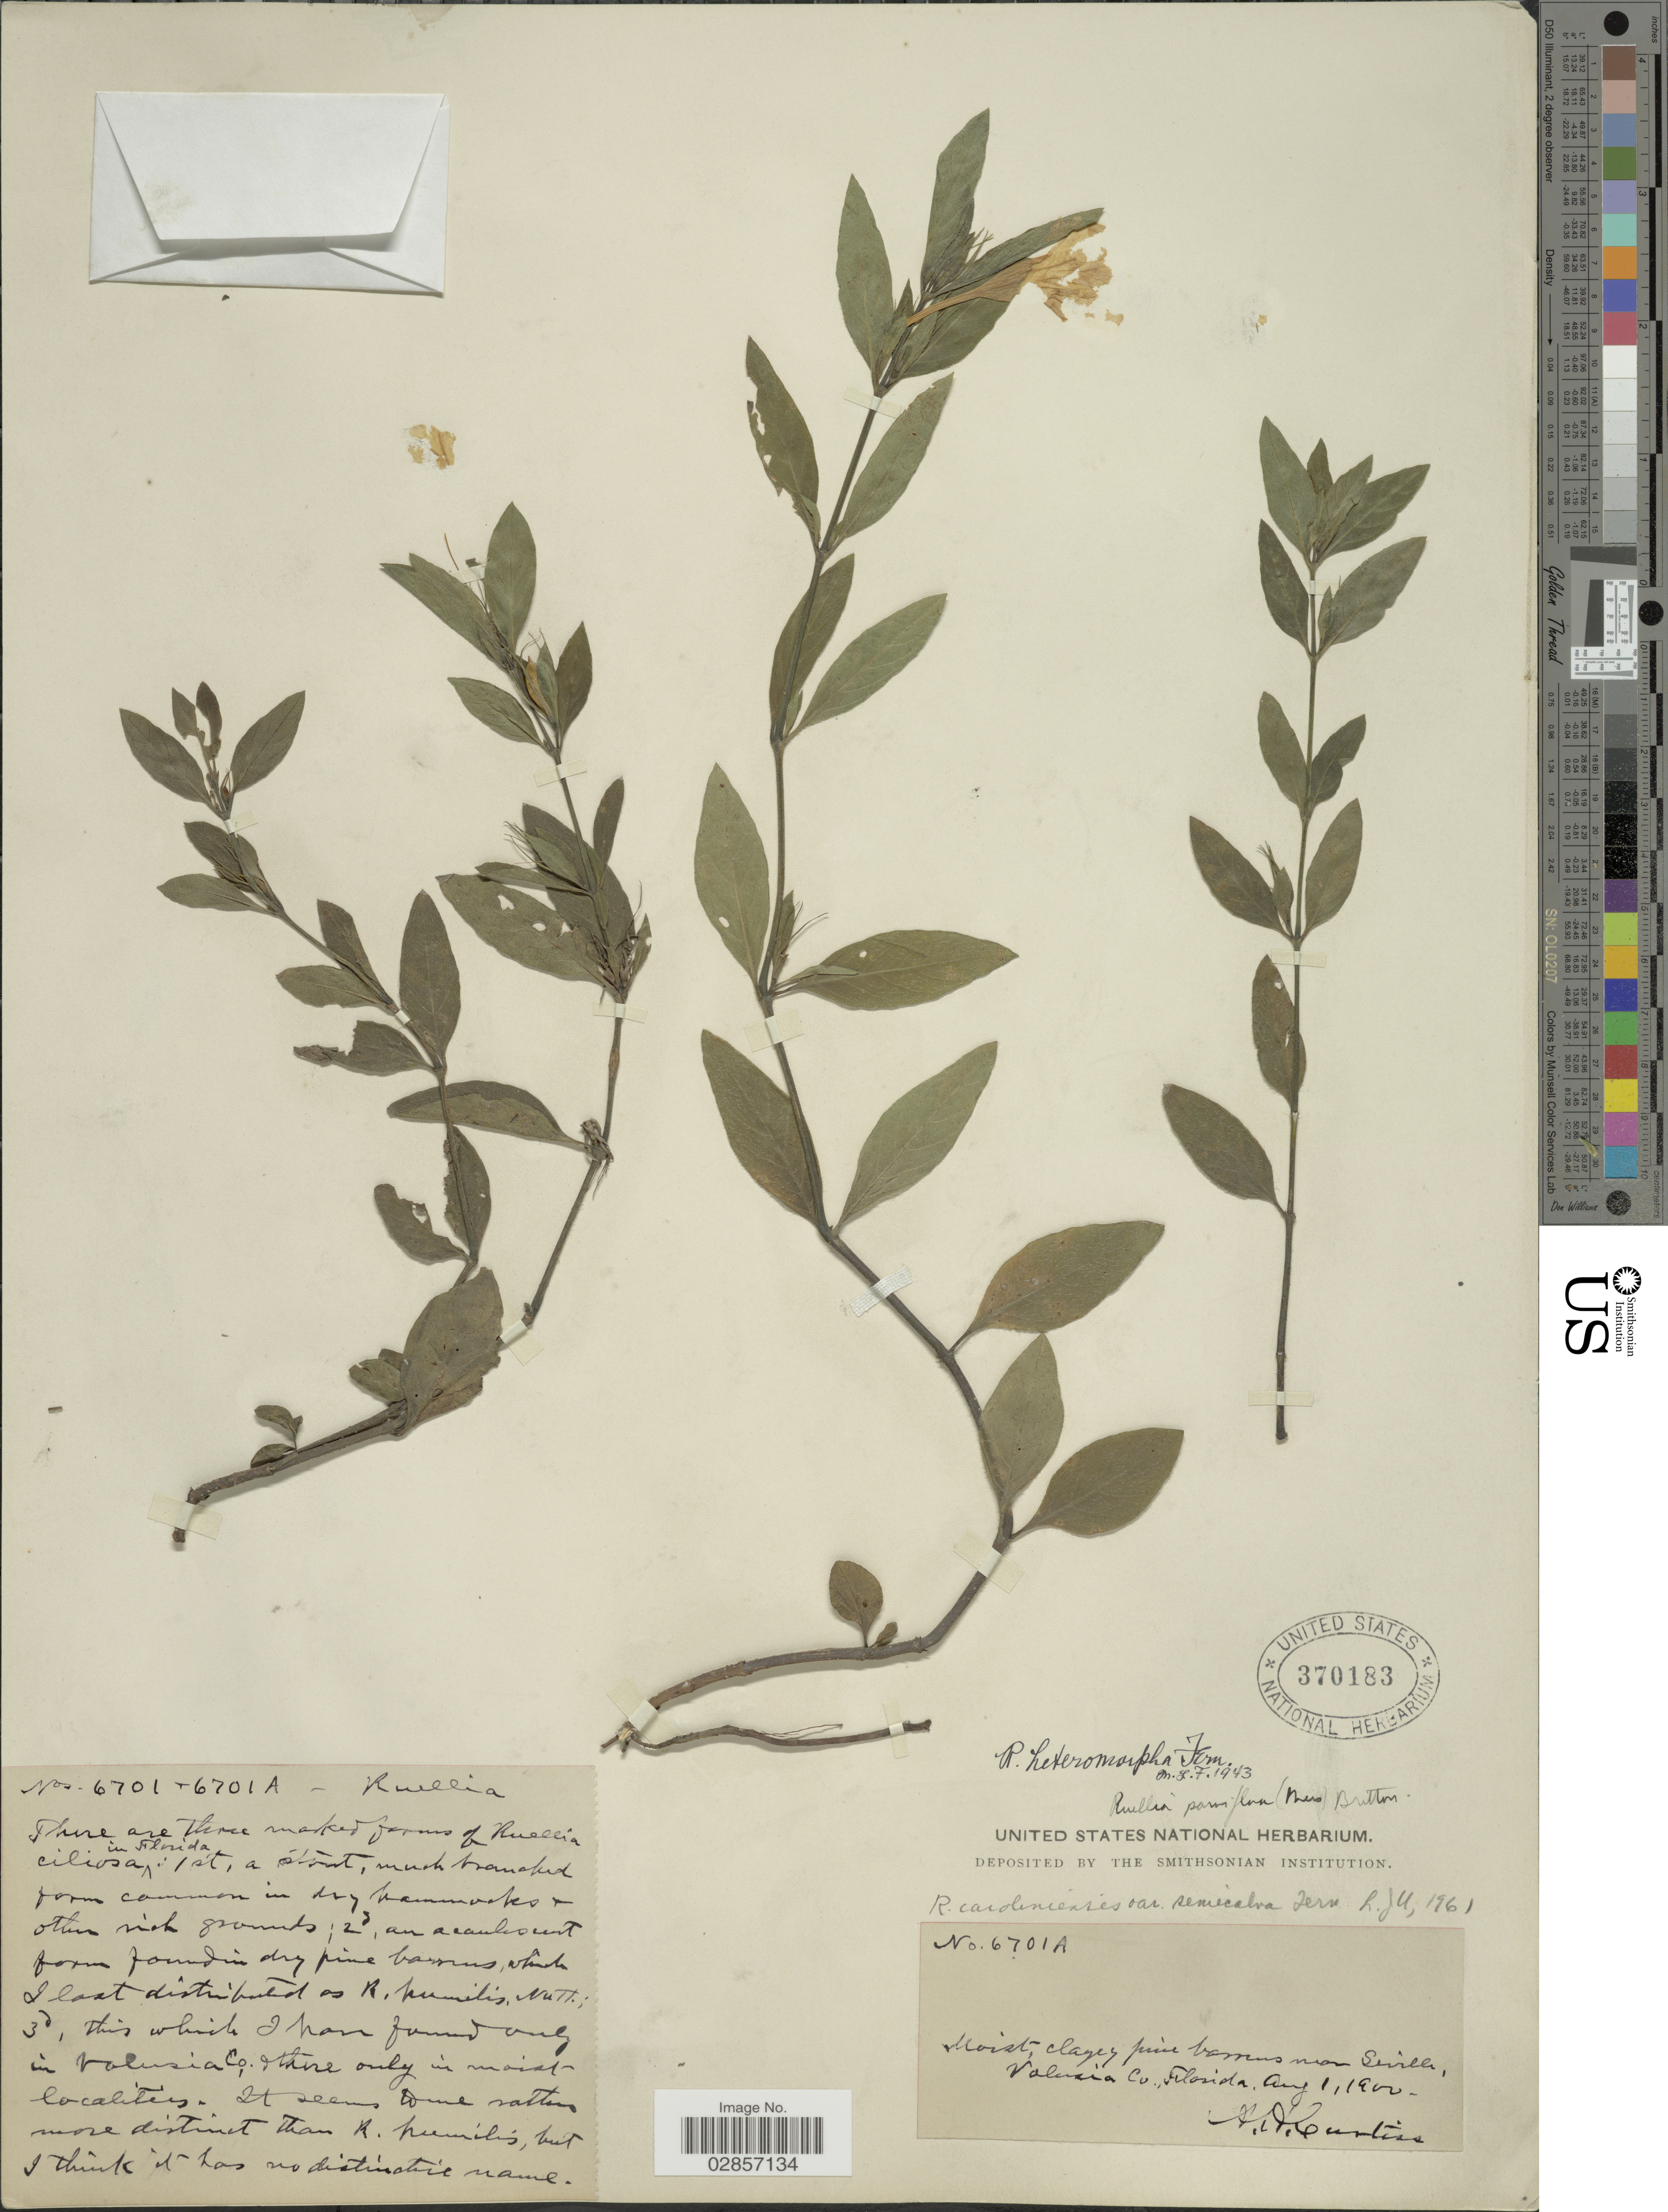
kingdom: Plantae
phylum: Tracheophyta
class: Magnoliopsida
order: Lamiales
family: Acanthaceae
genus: Ruellia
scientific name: Ruellia heteromorpha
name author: Fernald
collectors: A. H. Curtiss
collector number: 6701A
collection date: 1900-08-01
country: United States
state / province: Florida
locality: Near Seville, Volusia Co., Florida.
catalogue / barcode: US 370183